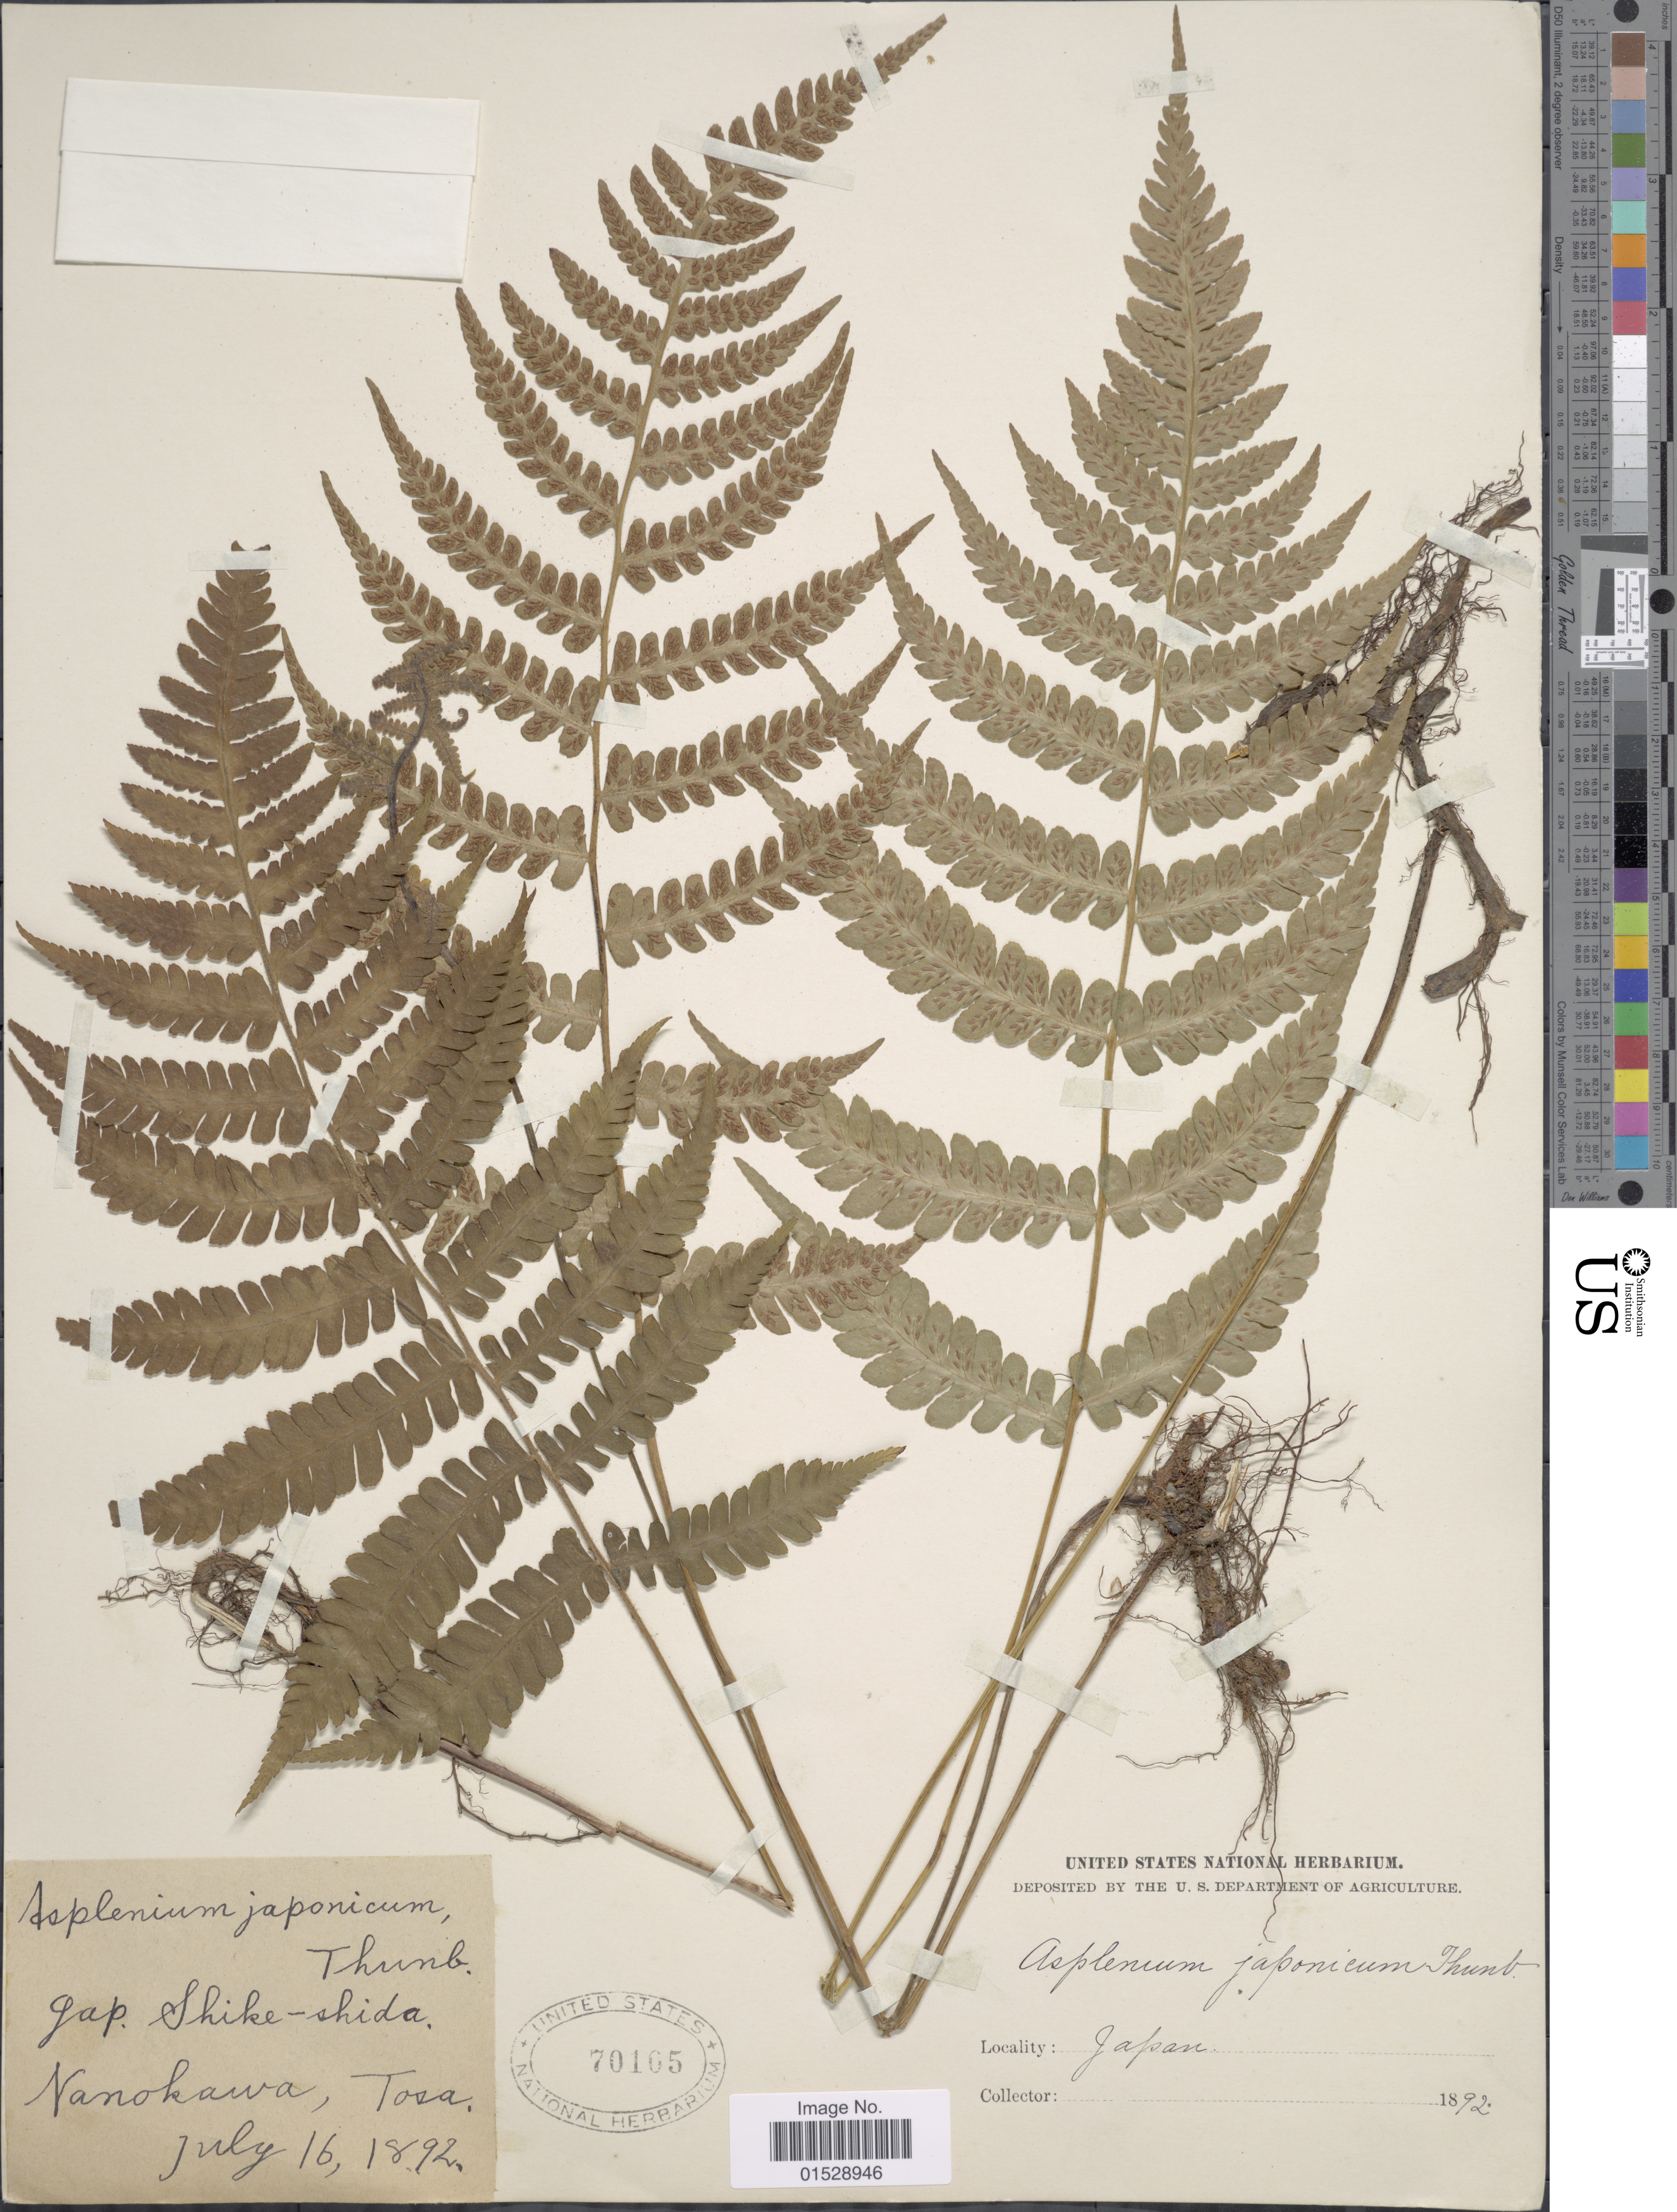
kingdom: Plantae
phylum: Tracheophyta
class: Polypodiopsida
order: Polypodiales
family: Athyriaceae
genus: Deparia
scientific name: Deparia japonica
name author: (Thunb.) M. Kato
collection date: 1892-07-16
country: Japan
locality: Nanokawa, Tosa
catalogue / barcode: US 70165